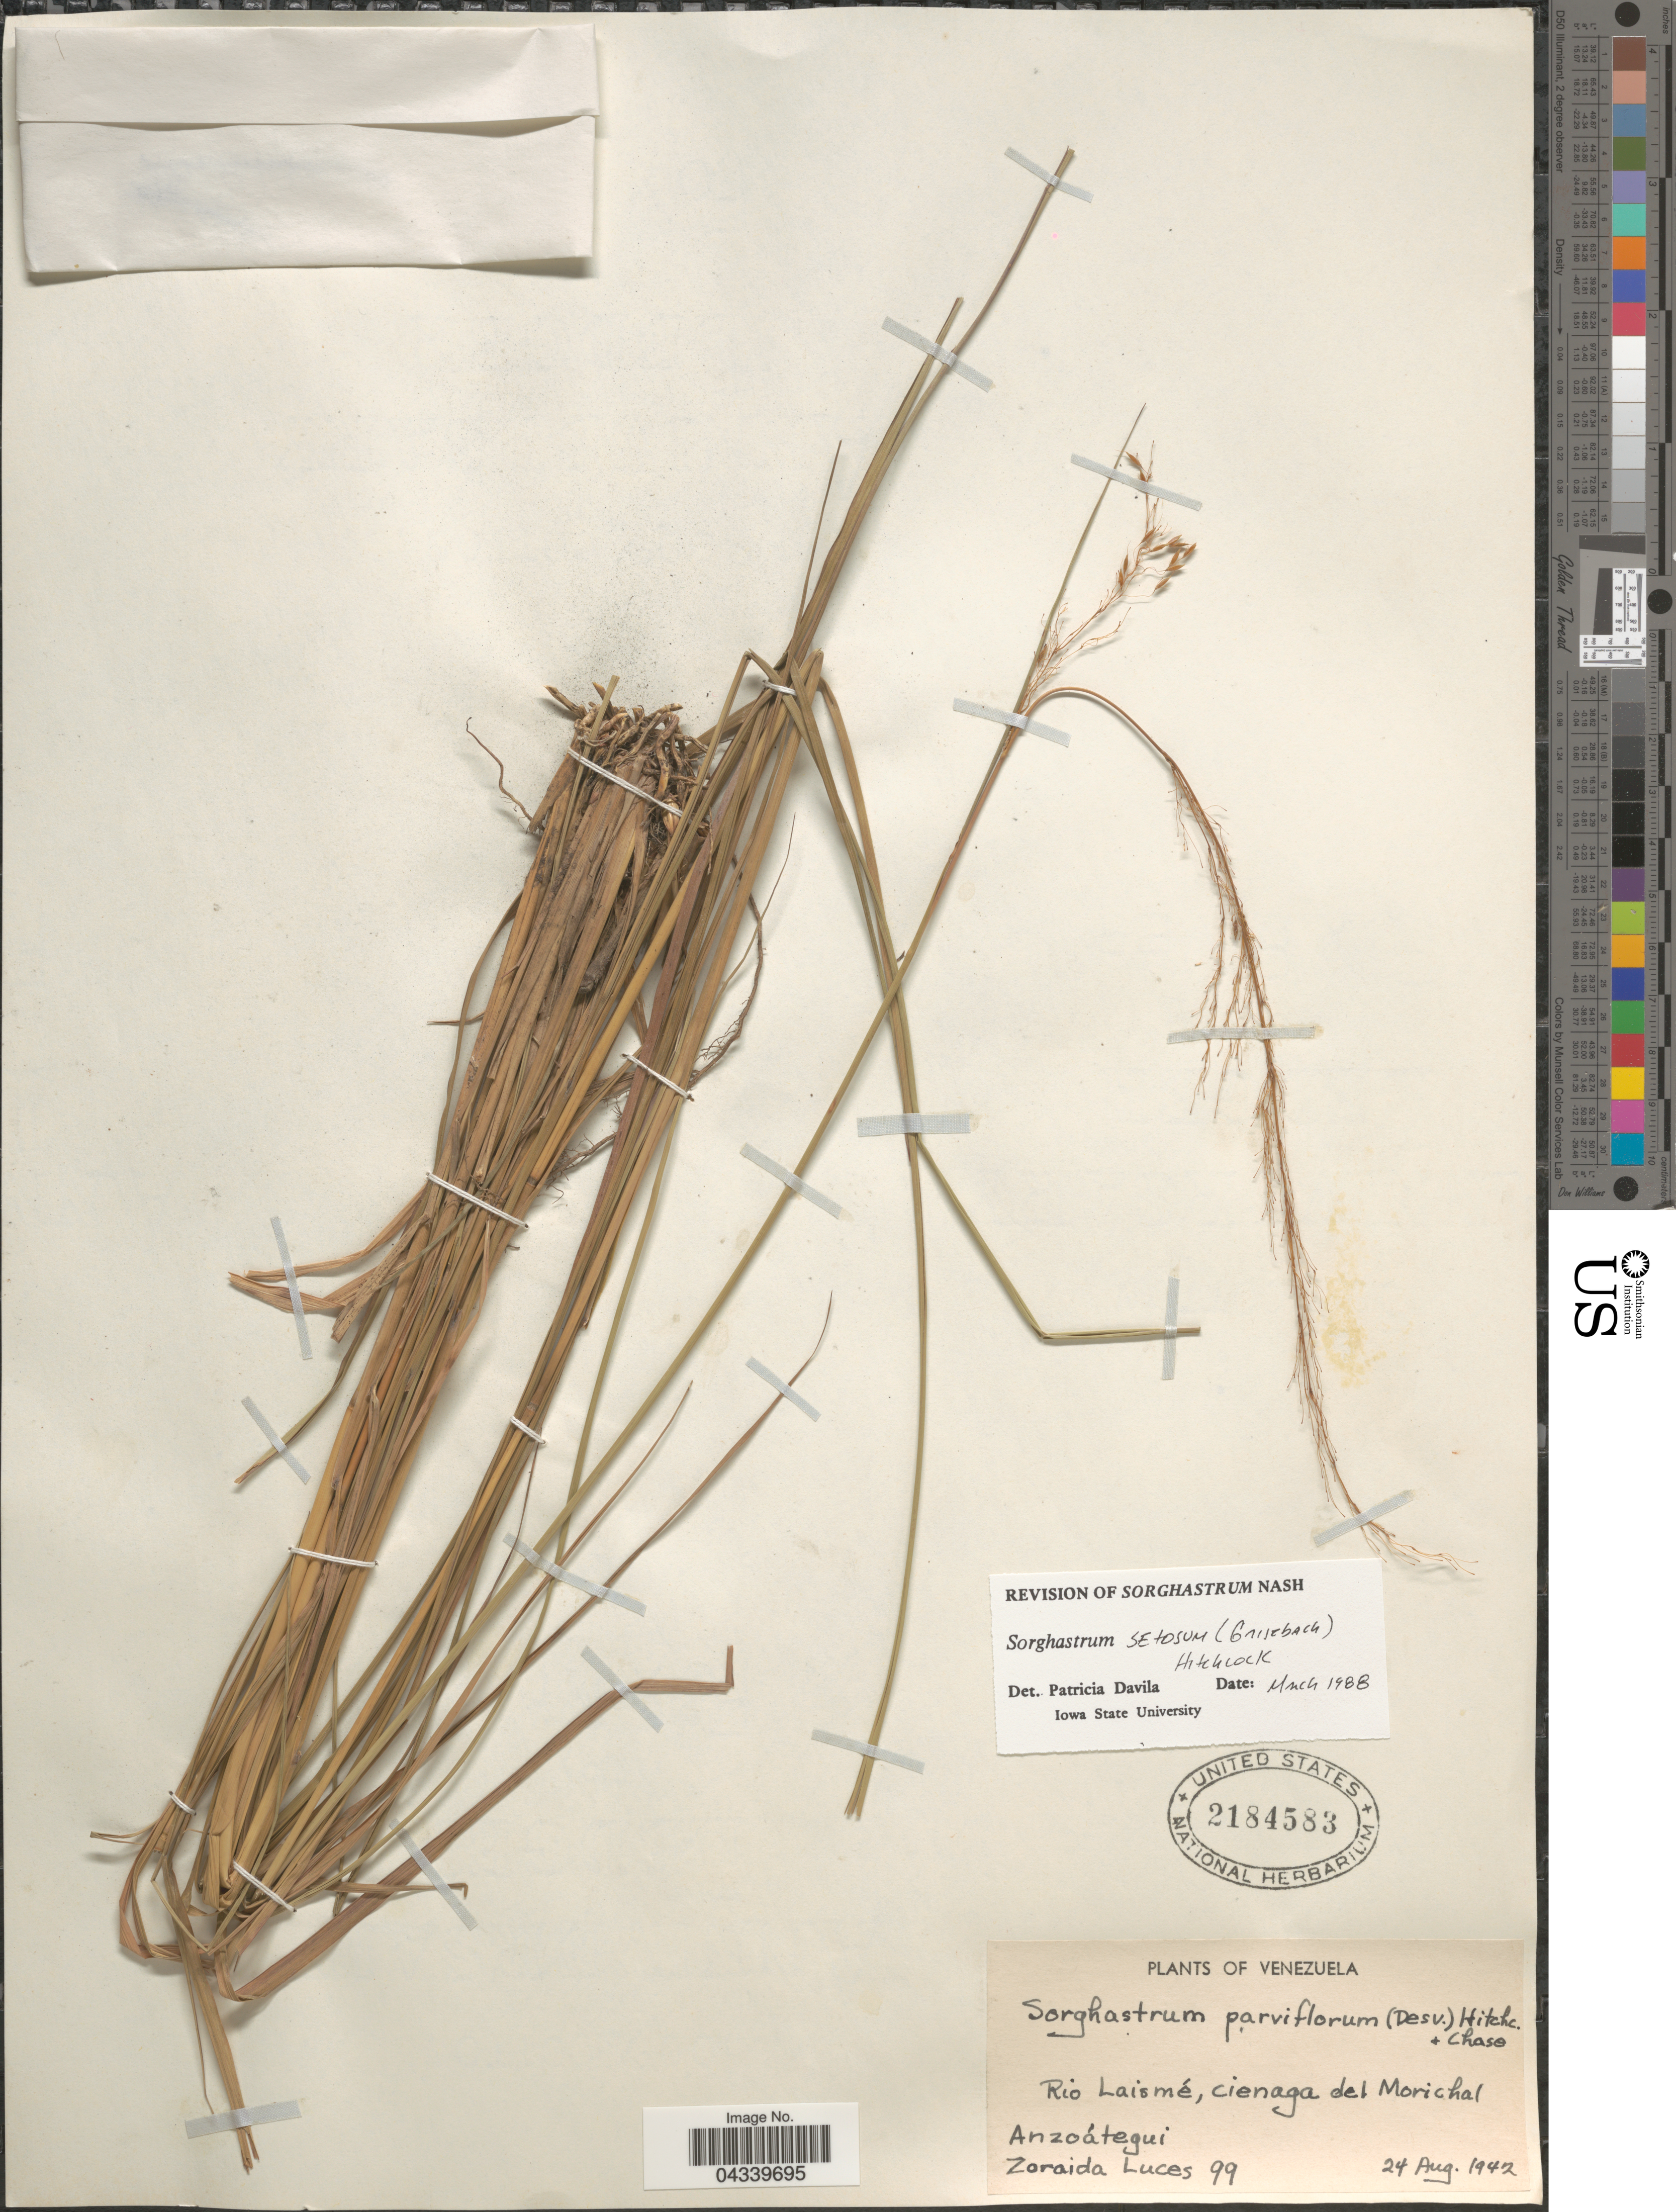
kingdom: Plantae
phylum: Tracheophyta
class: Liliopsida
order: Poales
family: Poaceae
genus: Sorghastrum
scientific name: Sorghastrum setosum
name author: (Griseb.) Hitchc.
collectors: Z. Luces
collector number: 99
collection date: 1942-08-24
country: Venezuela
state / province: Anzoategui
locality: Rio Laismé, cienaga del Morichal.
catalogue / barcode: US 2184583